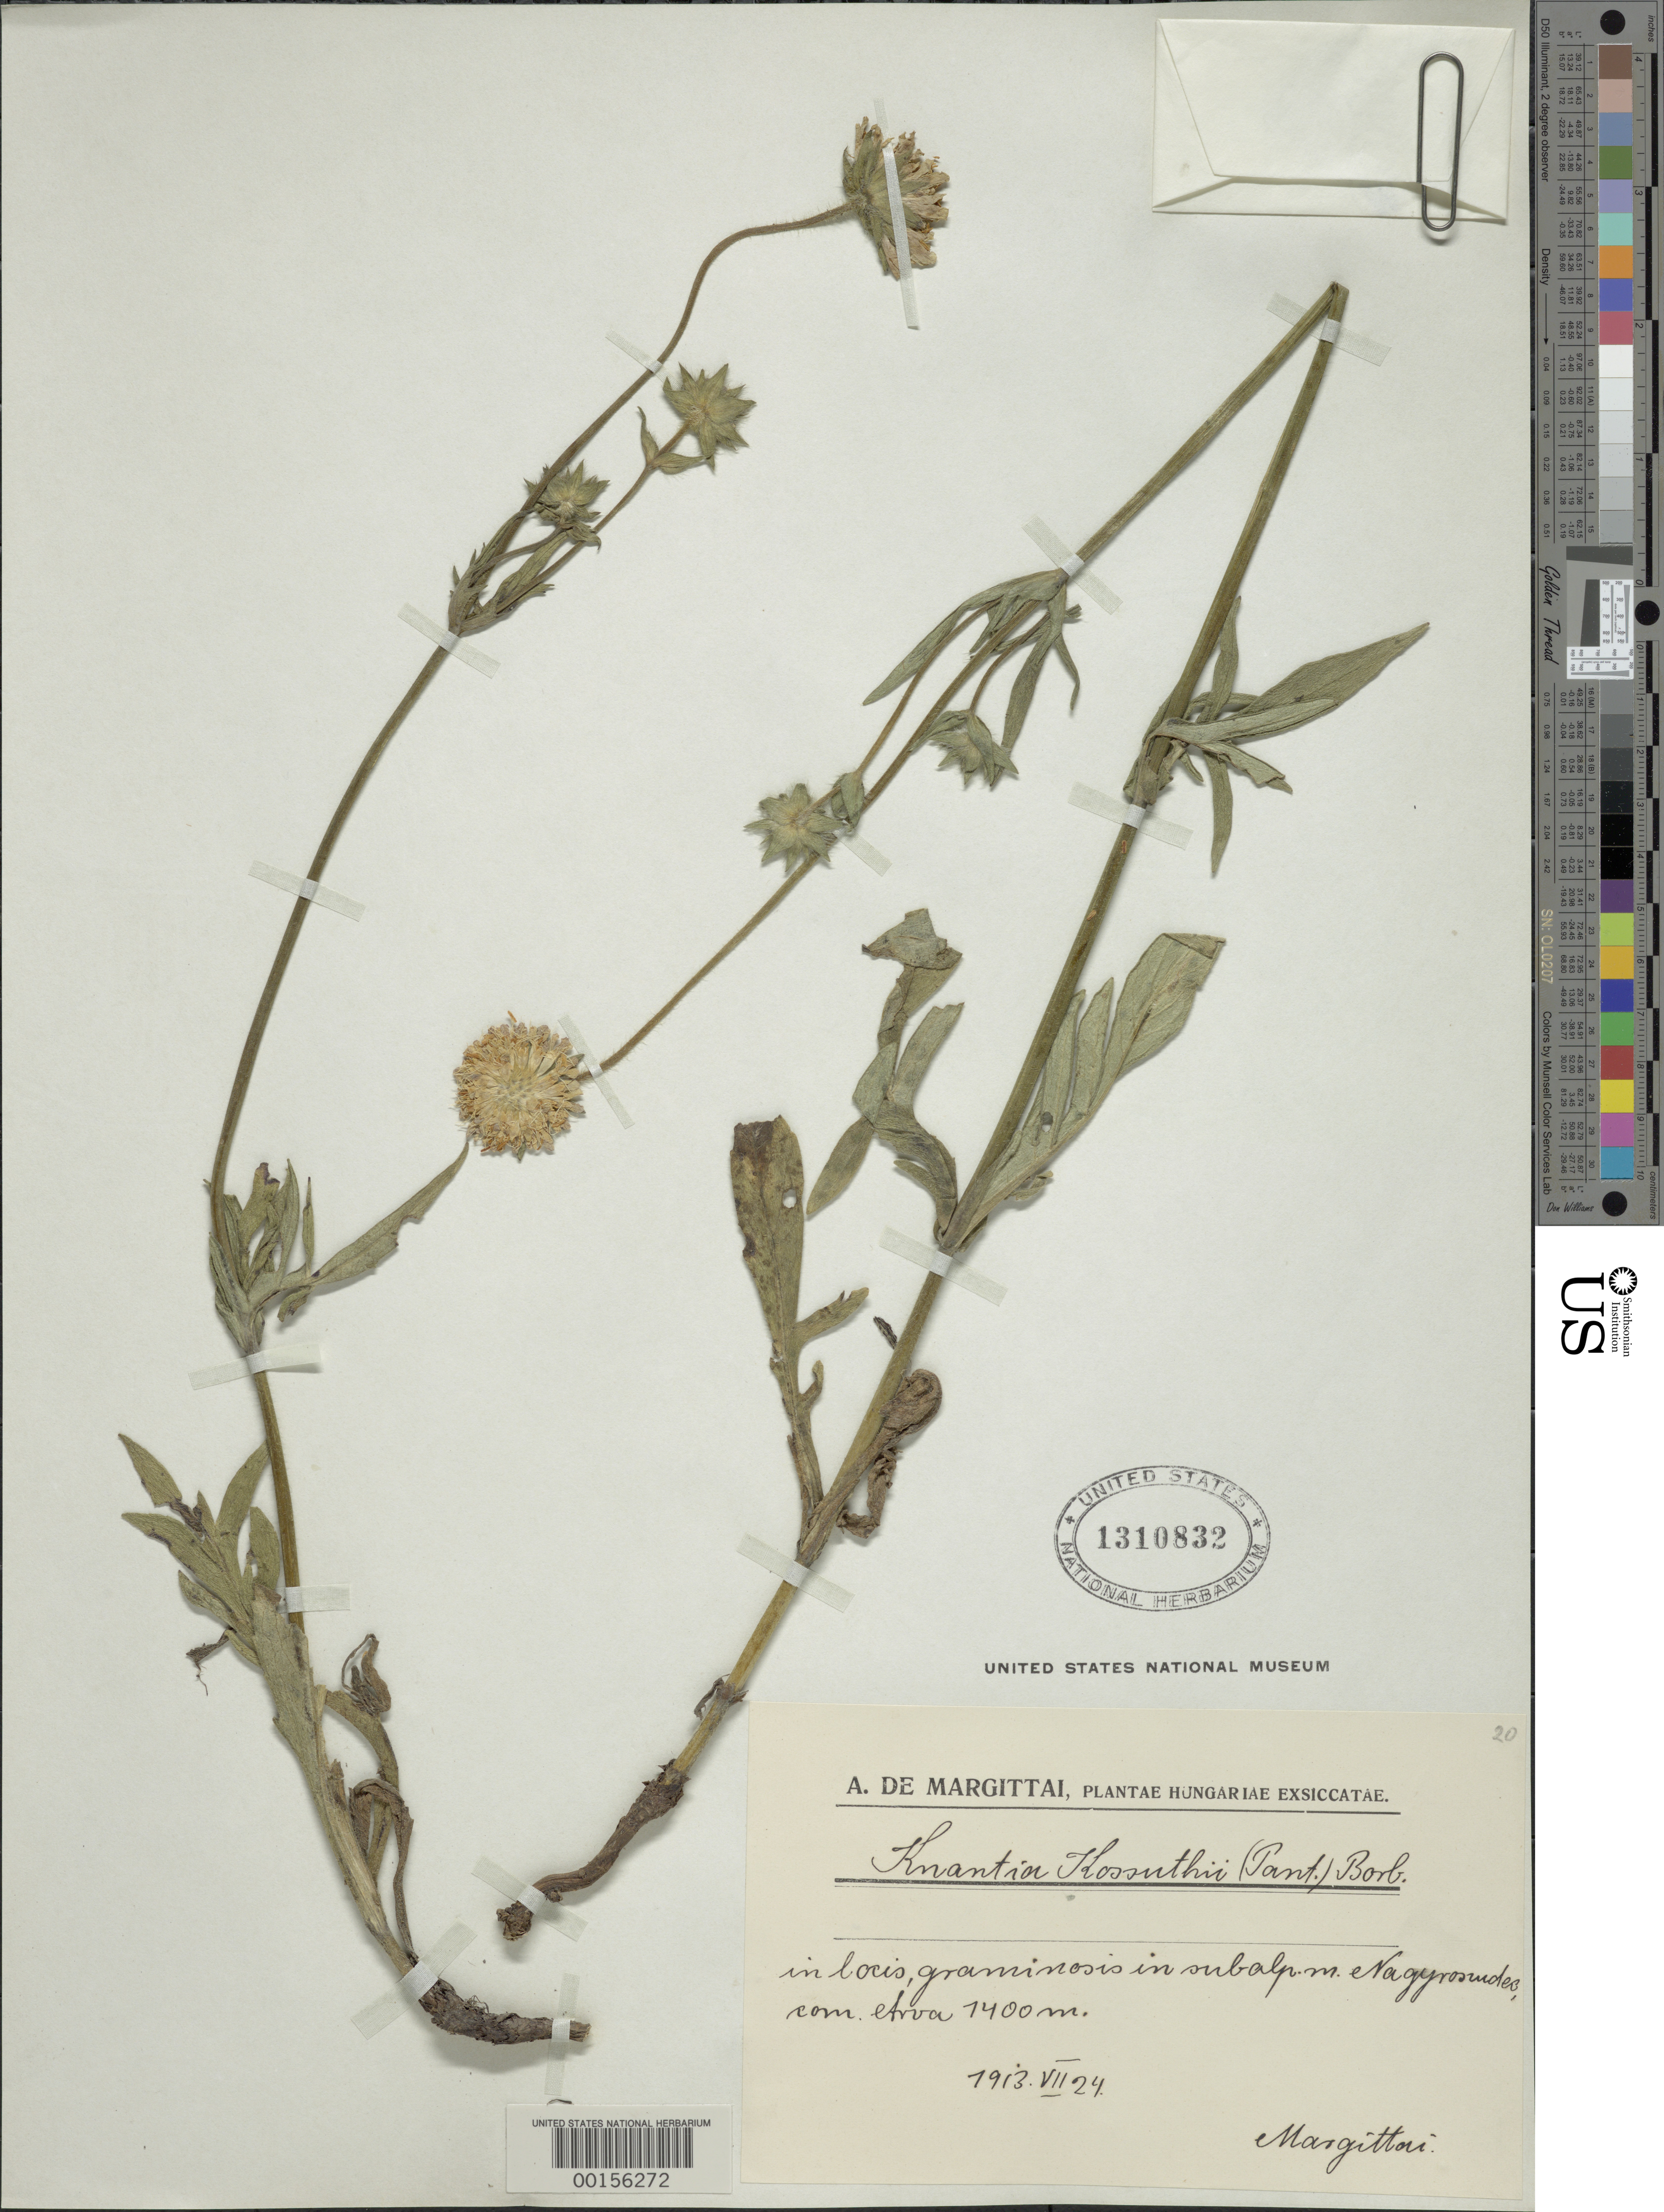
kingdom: Plantae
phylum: Tracheophyta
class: Magnoliopsida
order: Dipsacales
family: Caprifoliaceae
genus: Knautia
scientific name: Knautia kossuthii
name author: (Pant.) Borbás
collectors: A. Margittai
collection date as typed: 24 Jul 1913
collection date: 1913-07-24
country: Hungary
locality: Nagyrosuidess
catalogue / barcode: US 1310832